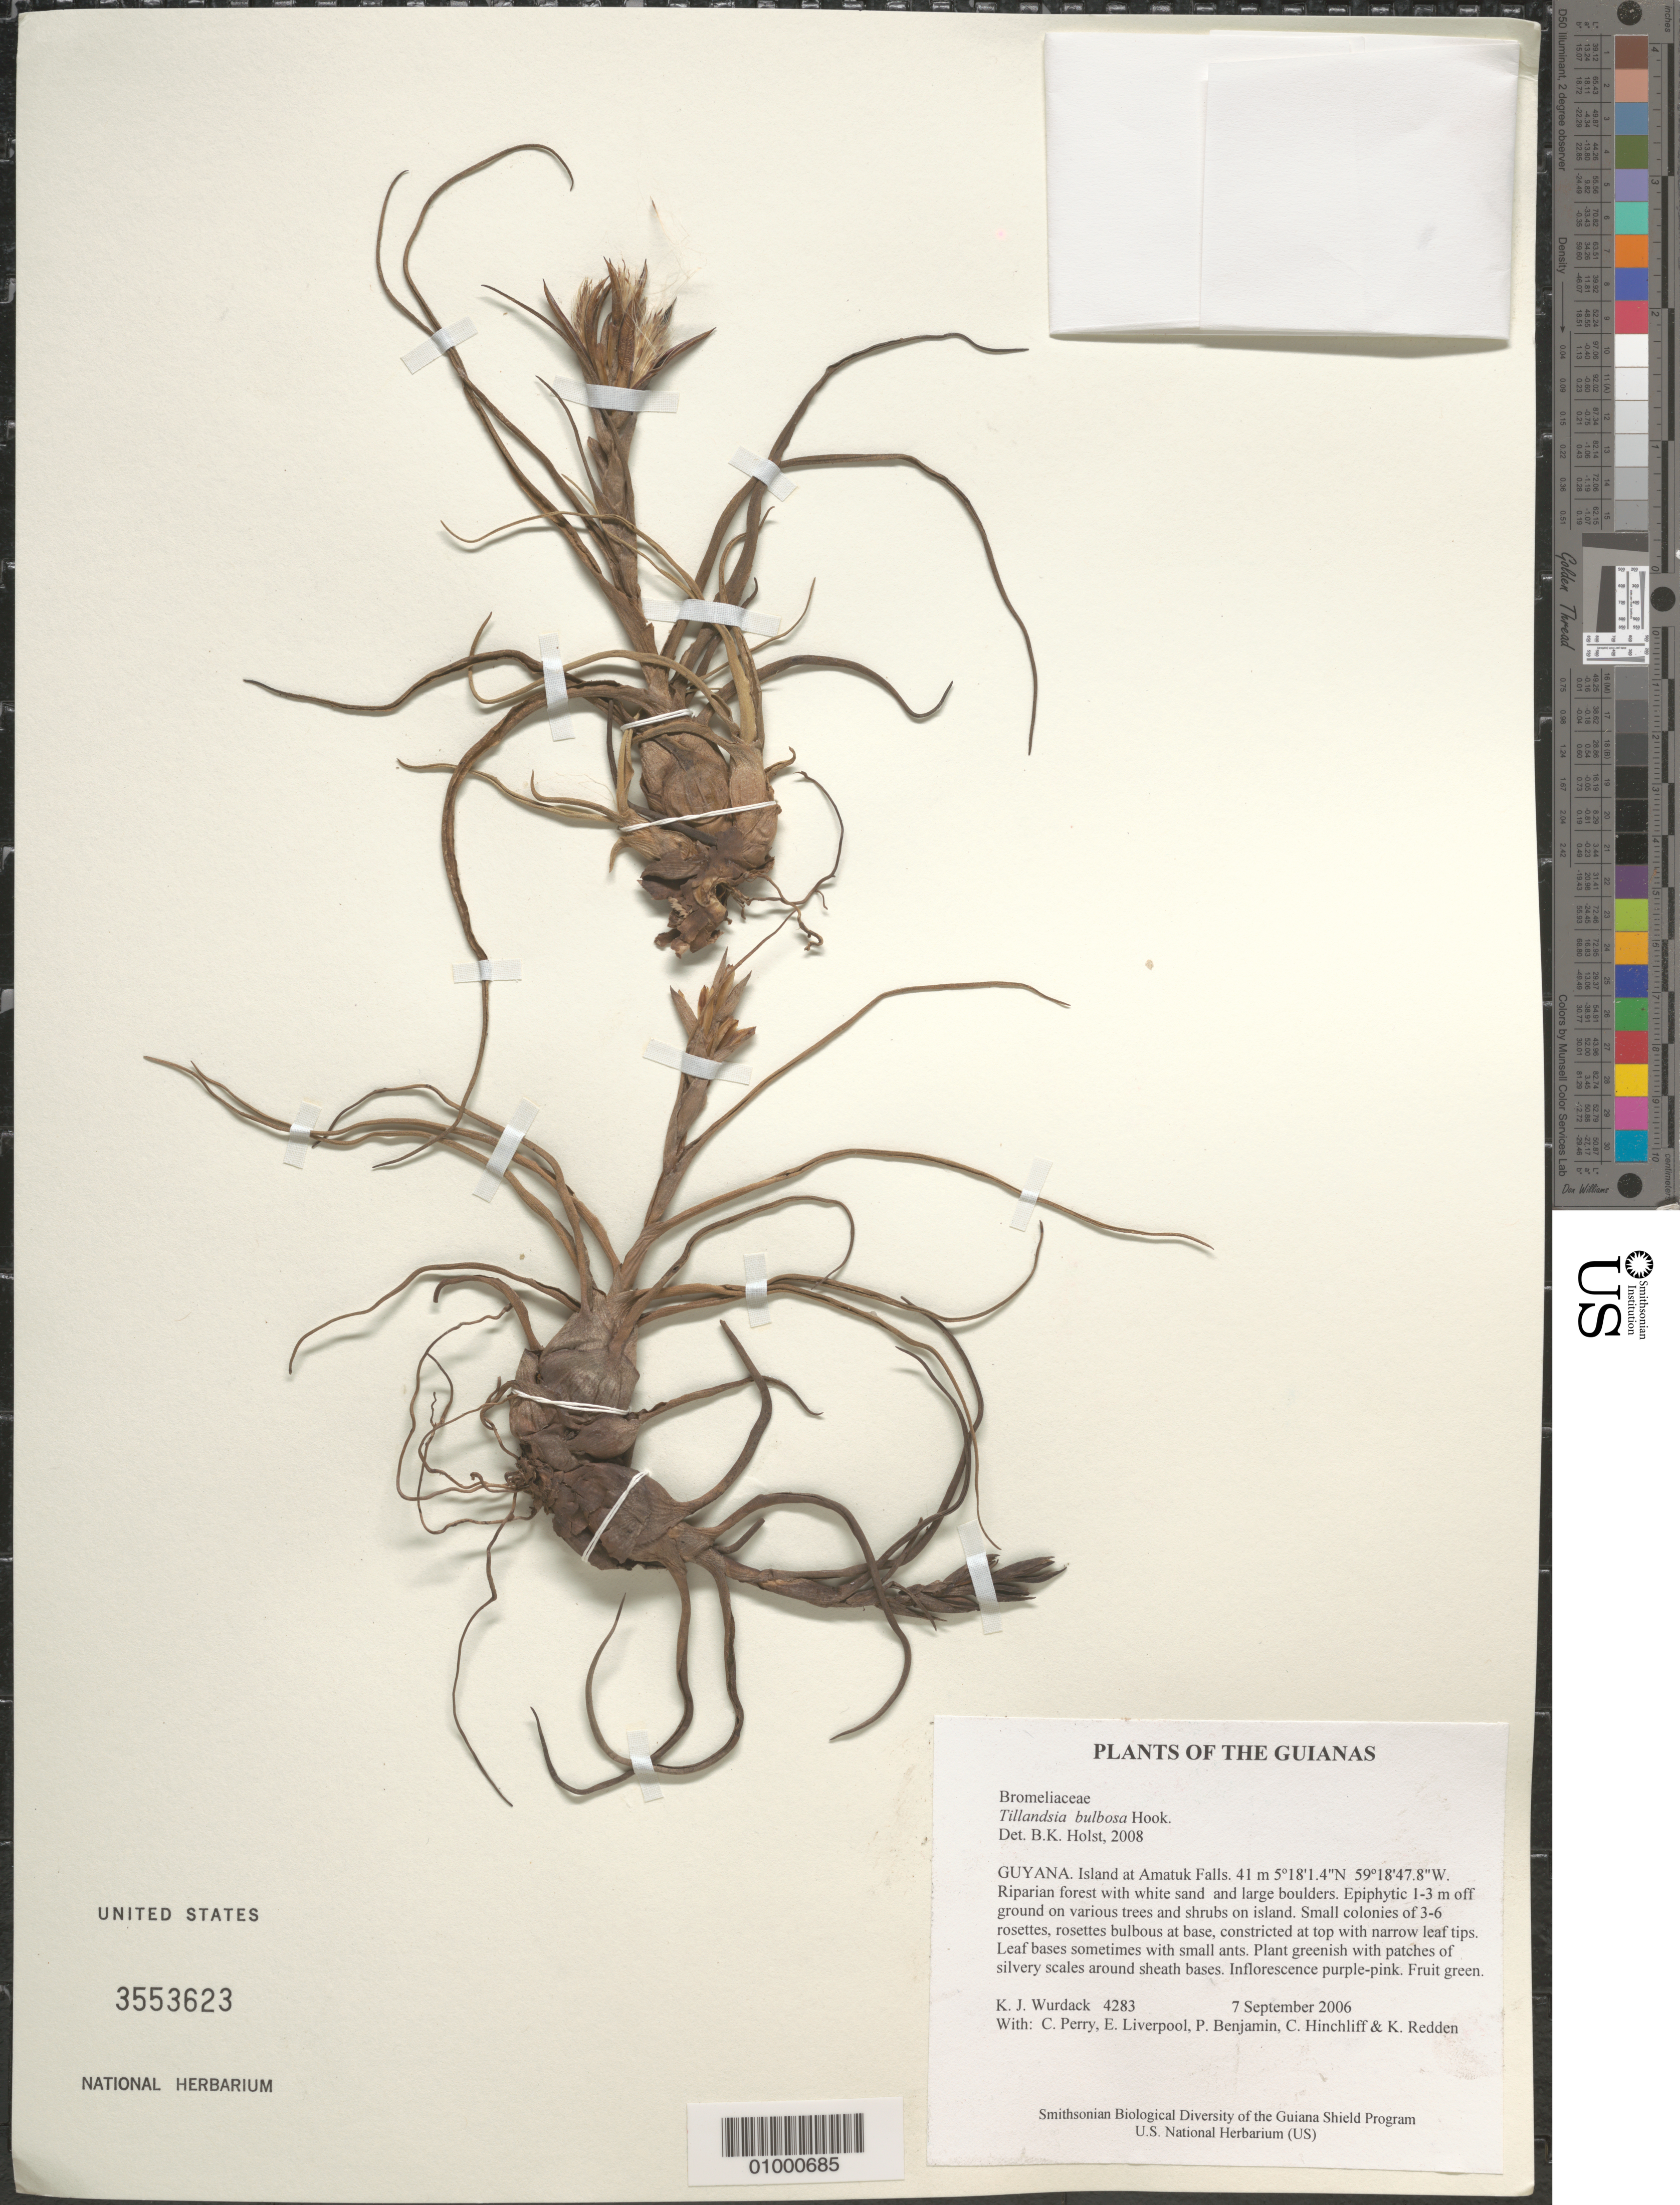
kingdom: Plantae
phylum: Tracheophyta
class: Liliopsida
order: Poales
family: Bromeliaceae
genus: Tillandsia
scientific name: Tillandsia bulbosa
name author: Hook.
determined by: Holst, Bruce K.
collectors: K. Wurdack, C. Perry, E. Liverpool, P. Benjamin, C. E. Hinchliff & K. M. Redden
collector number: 4283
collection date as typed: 7 September 2006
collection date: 2006-09-07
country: Guyana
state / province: Potaro-Siparuni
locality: Island at Amatuk Falls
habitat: Riparian forest with white sand and large boulders.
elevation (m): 41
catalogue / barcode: US 3553623